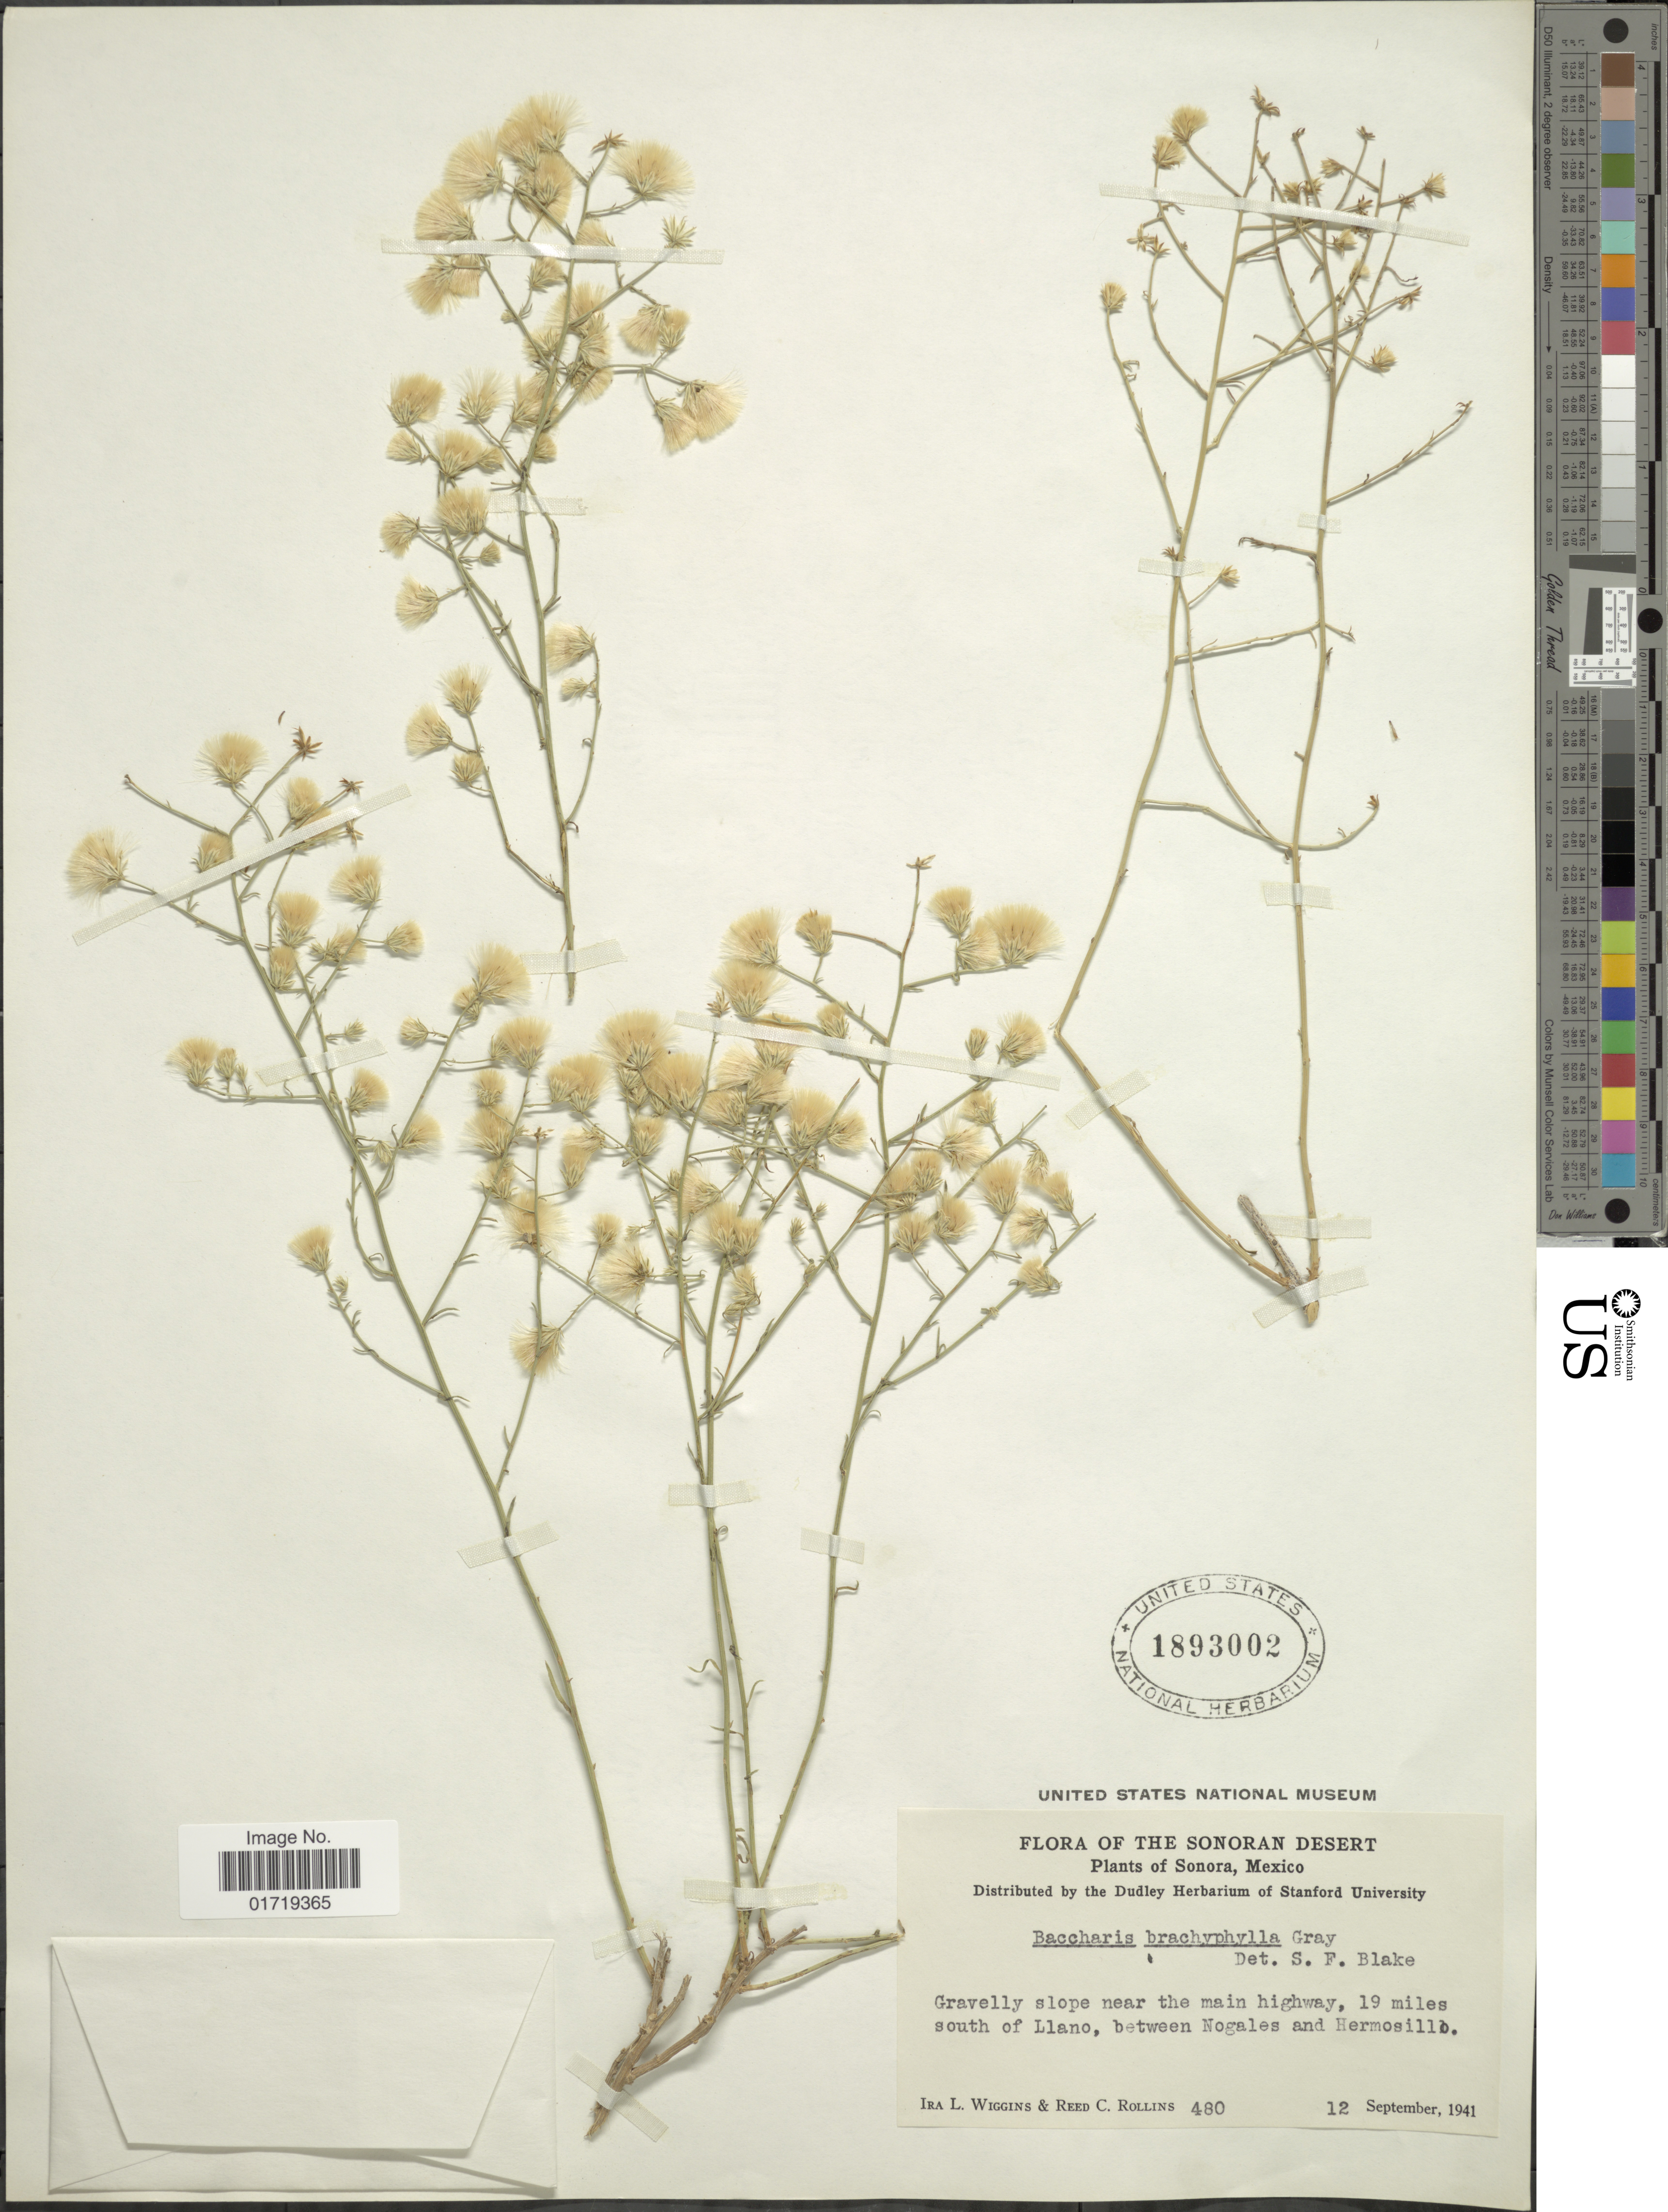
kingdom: Plantae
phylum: Tracheophyta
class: Magnoliopsida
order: Asterales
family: Asteraceae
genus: Baccharis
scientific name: Baccharis brachyphylla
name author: A. Gray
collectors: I. L. Wiggins & R. C. Rollins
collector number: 480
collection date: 1941-09-12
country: Mexico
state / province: Sonora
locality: The Sonora Desert, Sonora, Mexico, Gravelly slope near the main highway, 19 miles south of Llano, between Nogales and Hermosillo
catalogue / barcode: US 1893002